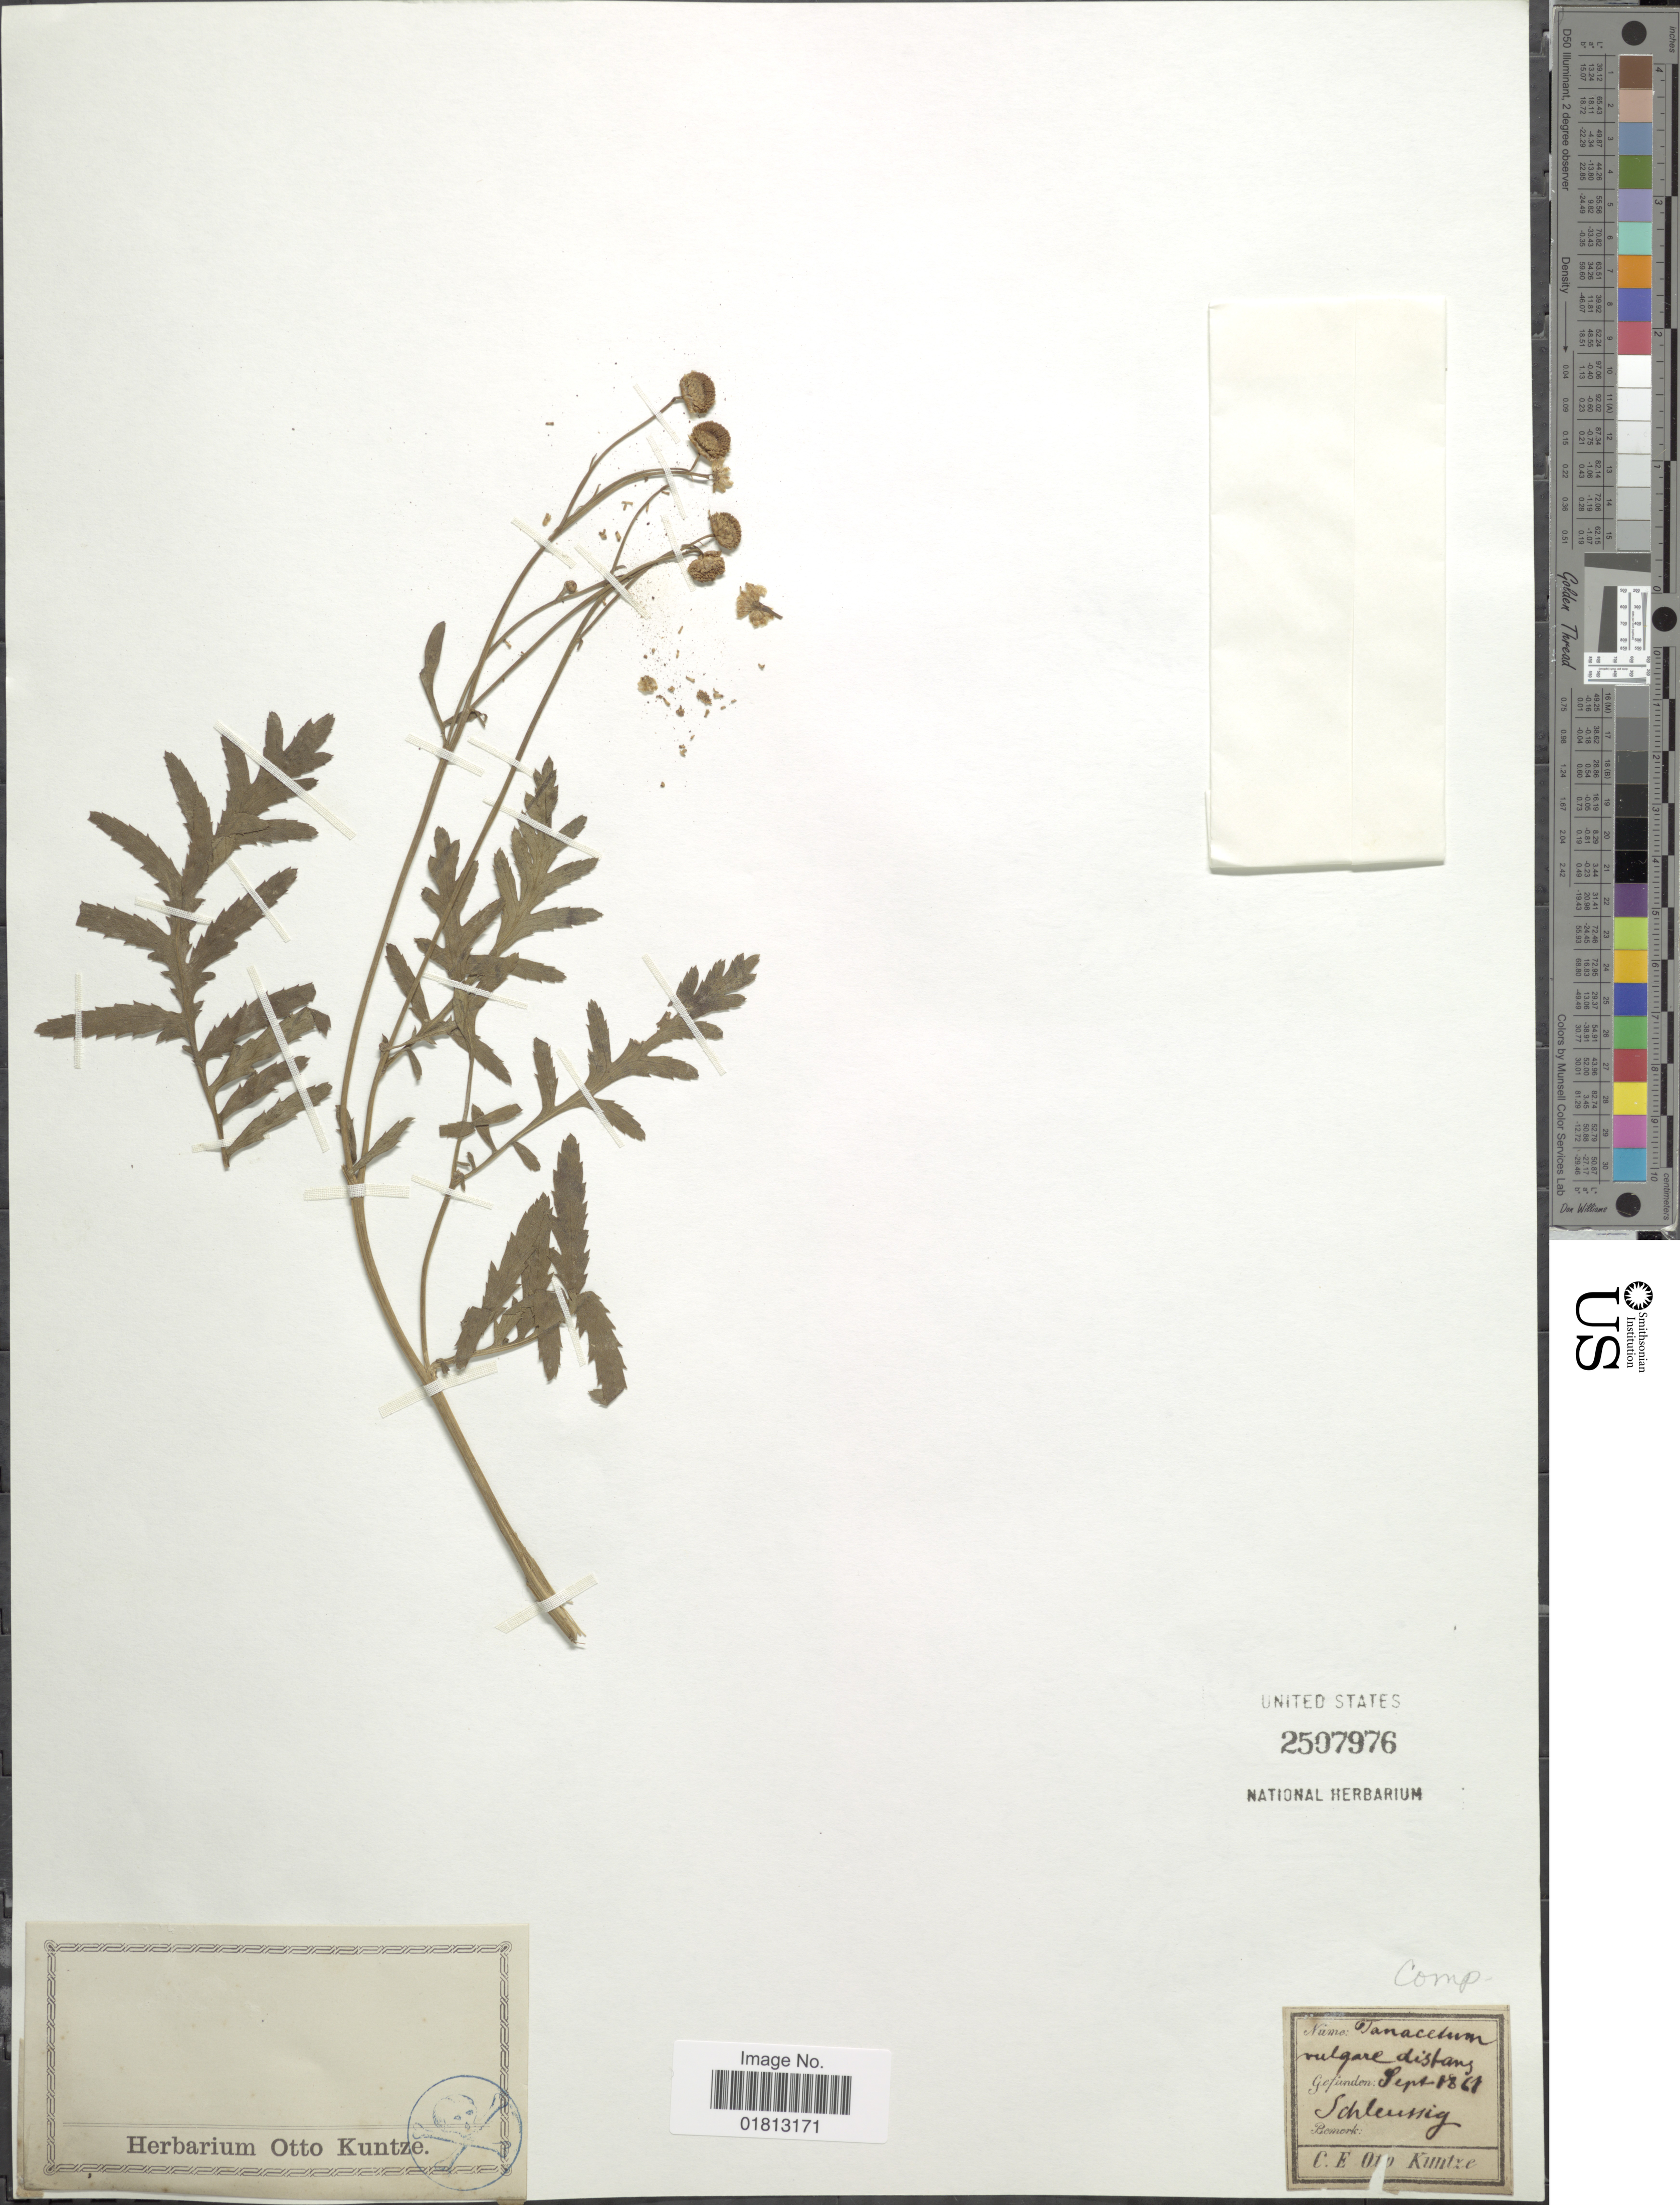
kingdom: Plantae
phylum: Tracheophyta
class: Magnoliopsida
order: Asterales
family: Asteraceae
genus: Tanacetum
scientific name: Tanacetum vulgare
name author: L.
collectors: C.E.O. Kuntze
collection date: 1861-09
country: Germany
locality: Schleussig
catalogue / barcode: US 2507976